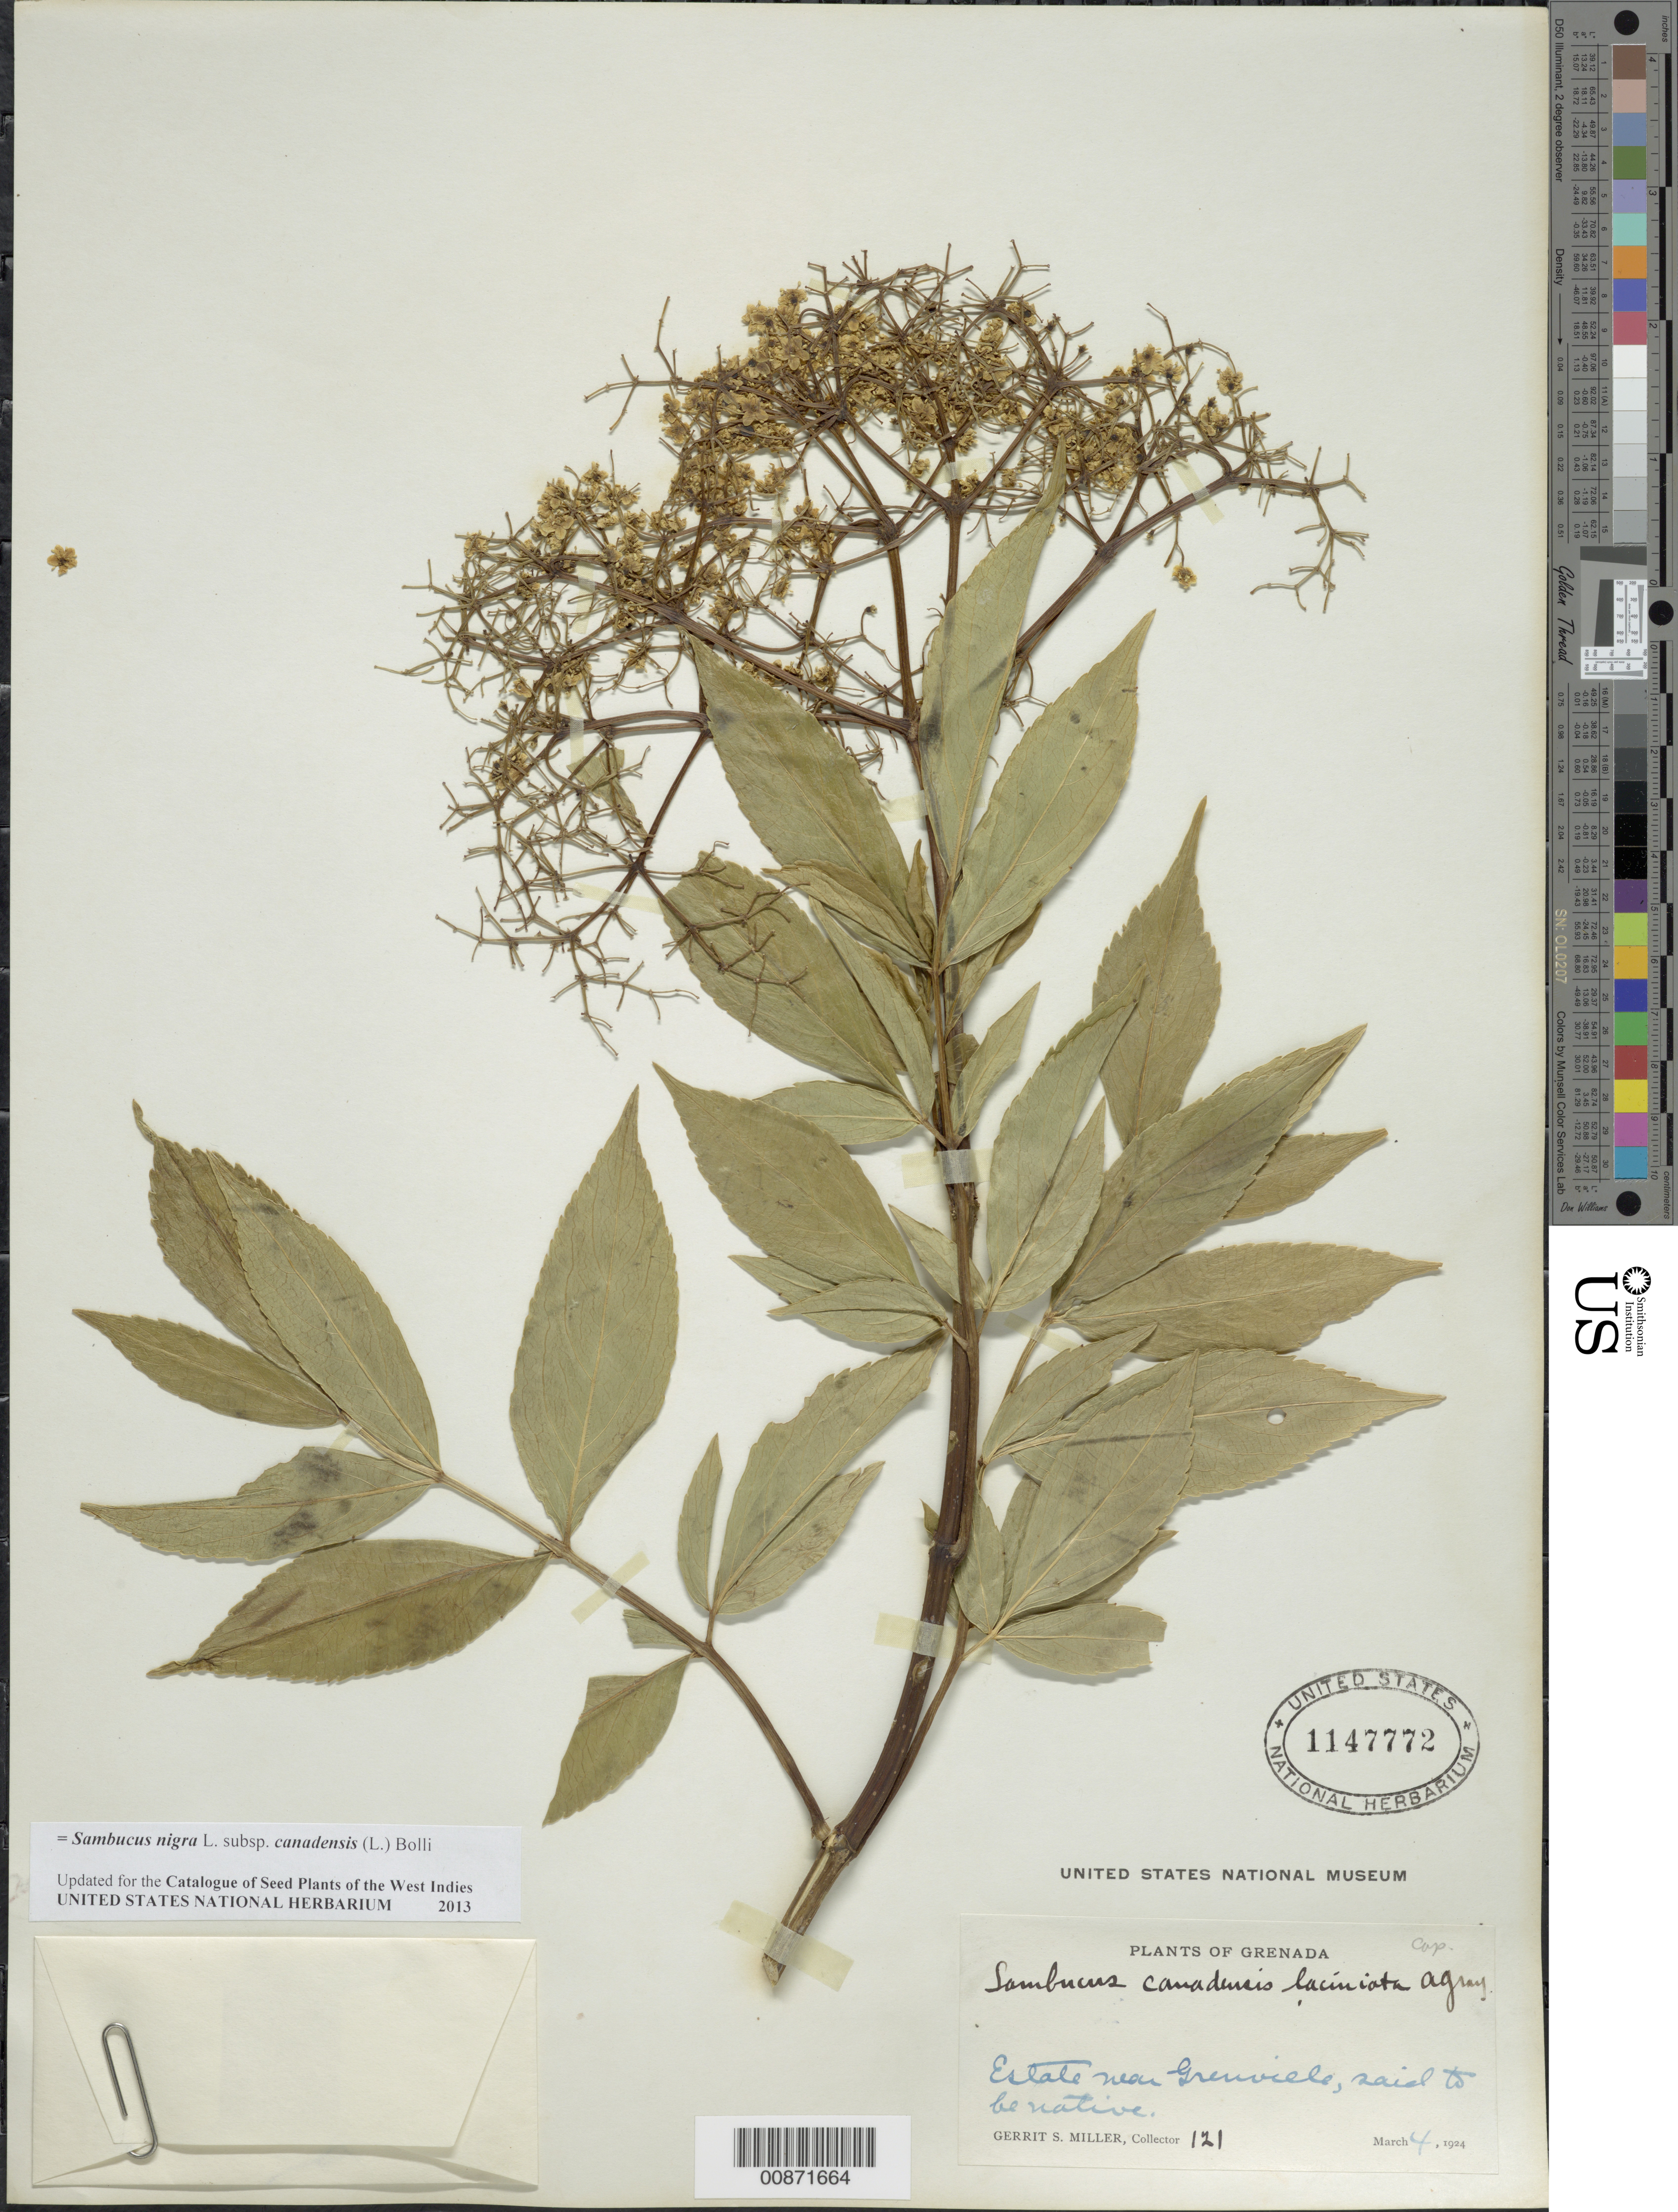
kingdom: Plantae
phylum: Tracheophyta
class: Magnoliopsida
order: Dipsacales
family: Viburnaceae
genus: Sambucus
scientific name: Sambucus nigra subsp. canadensis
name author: (L.) Bolli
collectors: G. S. Miller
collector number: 121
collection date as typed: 04 Mar 1924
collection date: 1924-03-04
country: Grenada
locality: Estate near Grenville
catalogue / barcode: US 1147772